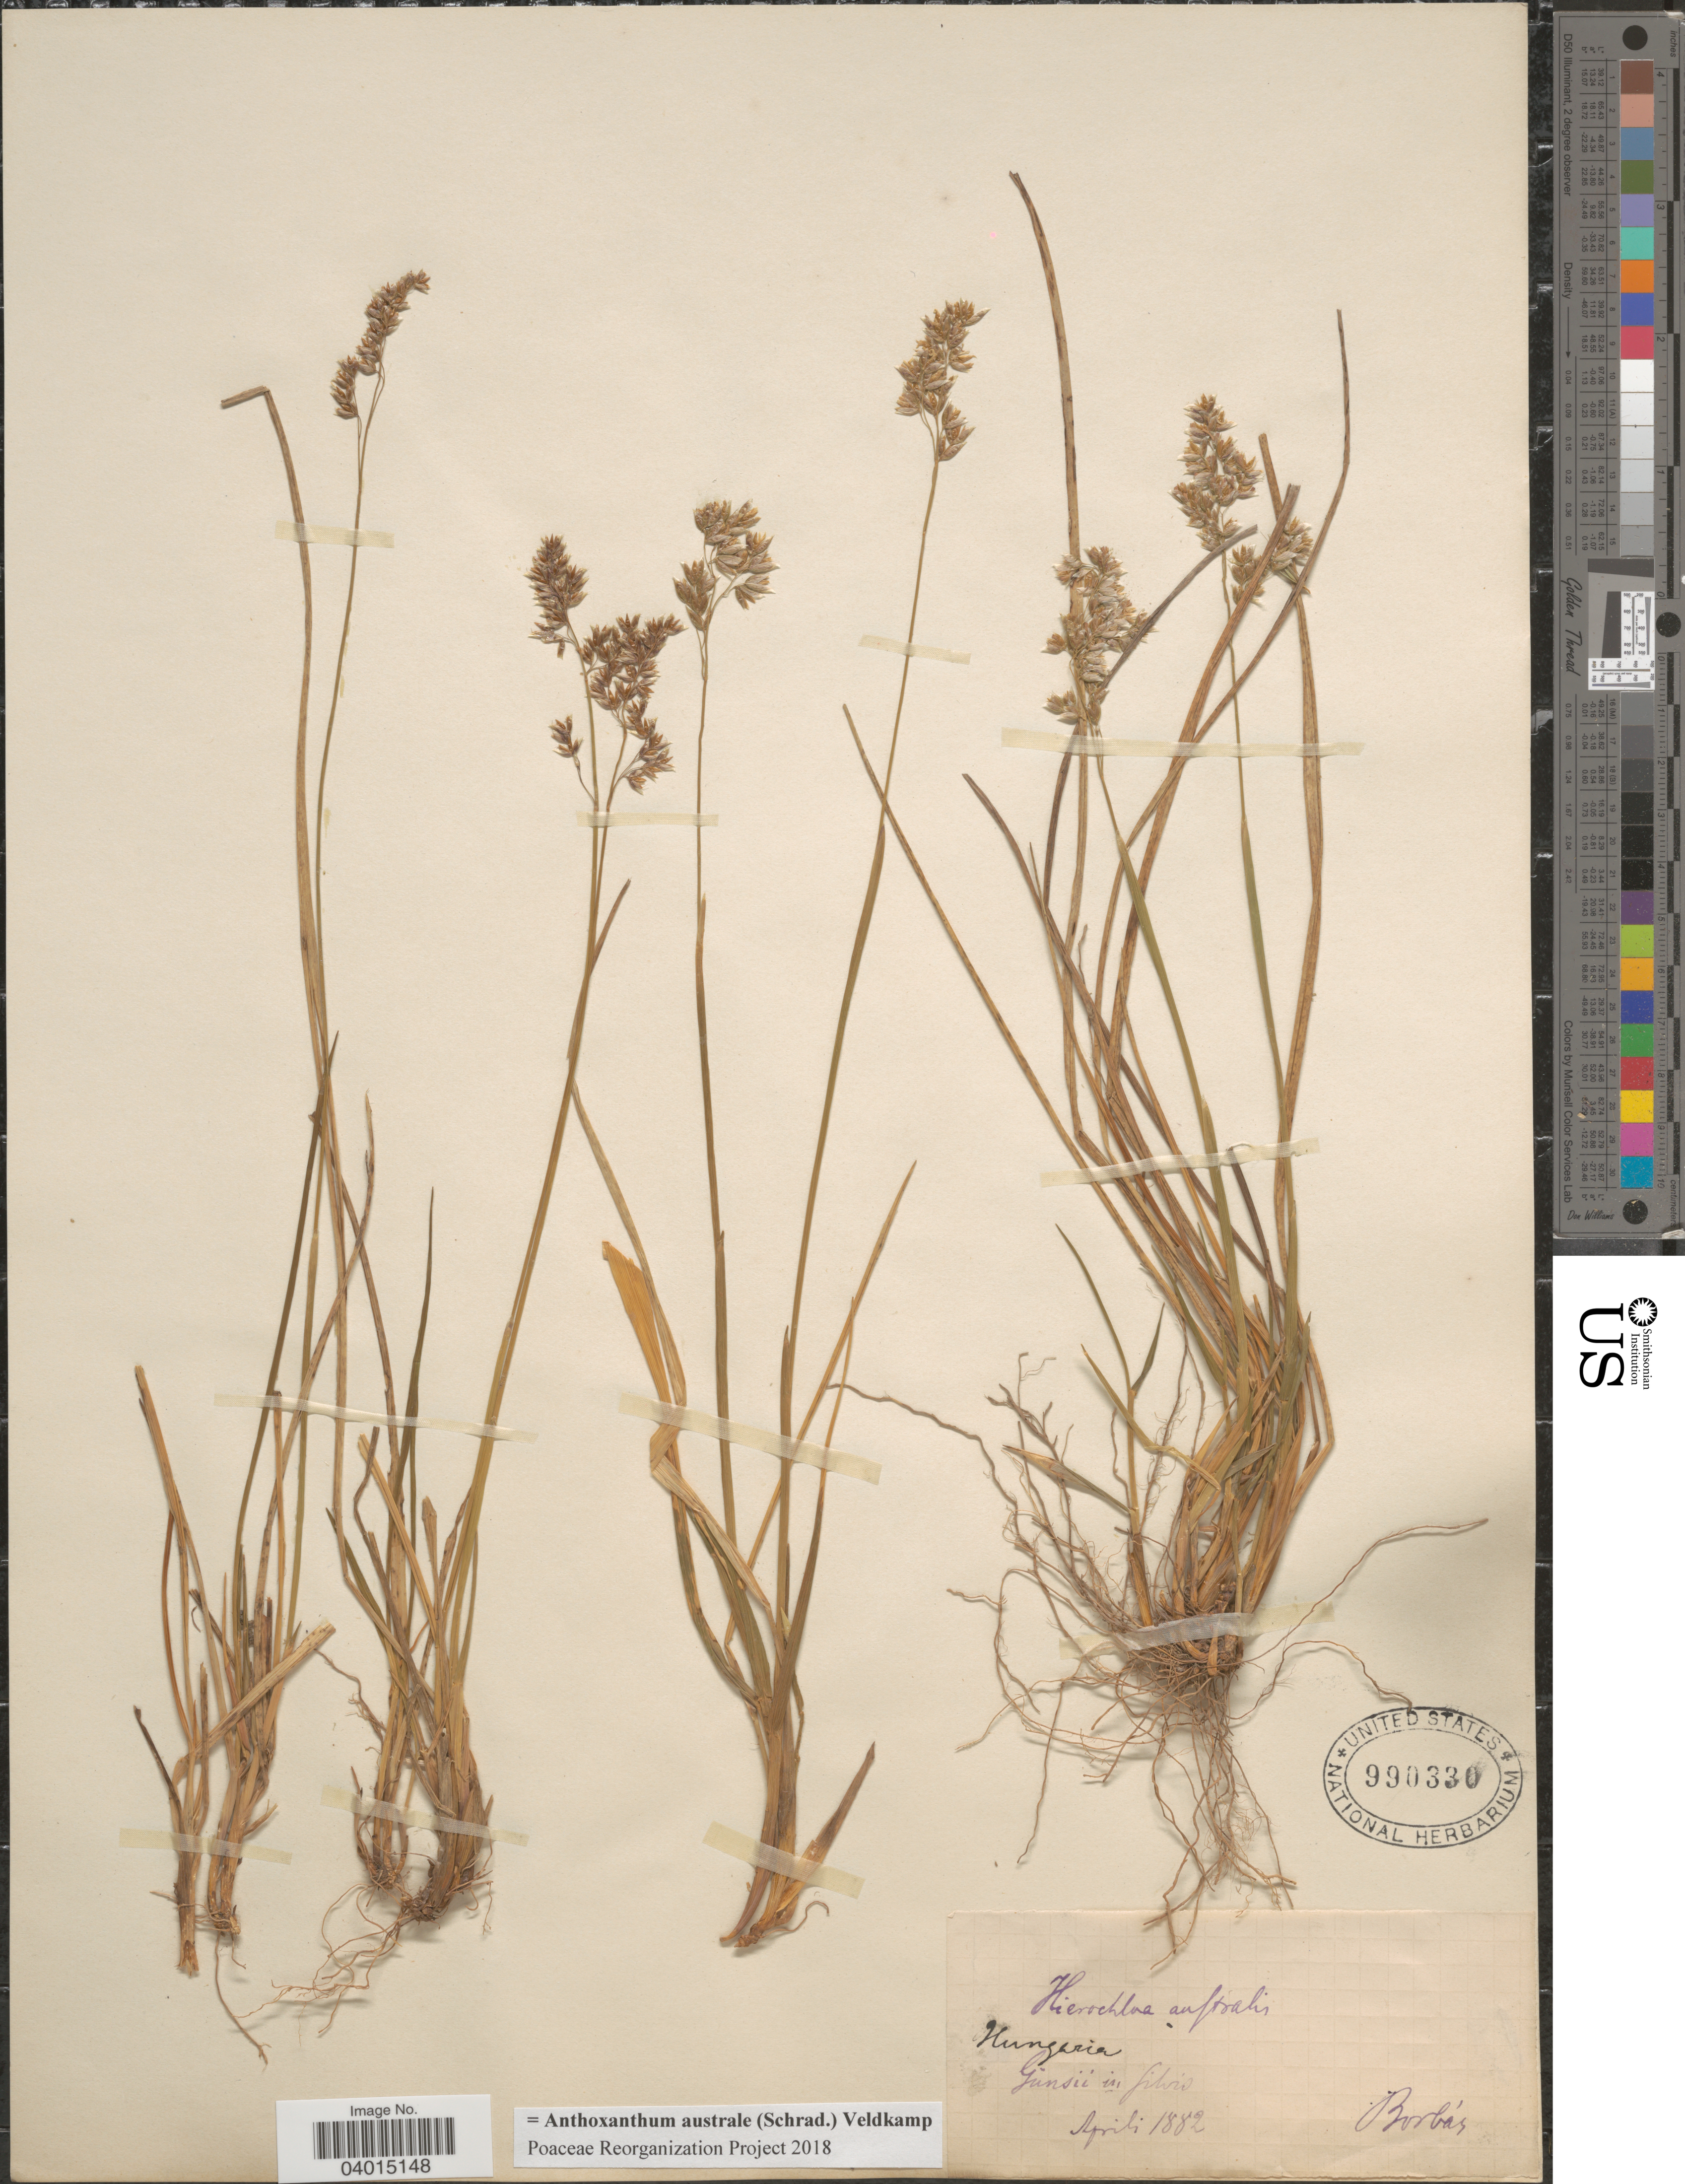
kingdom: Plantae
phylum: Tracheophyta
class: Liliopsida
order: Poales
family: Poaceae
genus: Anthoxanthum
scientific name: Anthoxanthum australe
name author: (Schrad.) Veldkamp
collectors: V. von Borbás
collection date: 1882-04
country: Hungary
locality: Hungaria. Gunsii [interpreted] in Silvis.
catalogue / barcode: US 990330